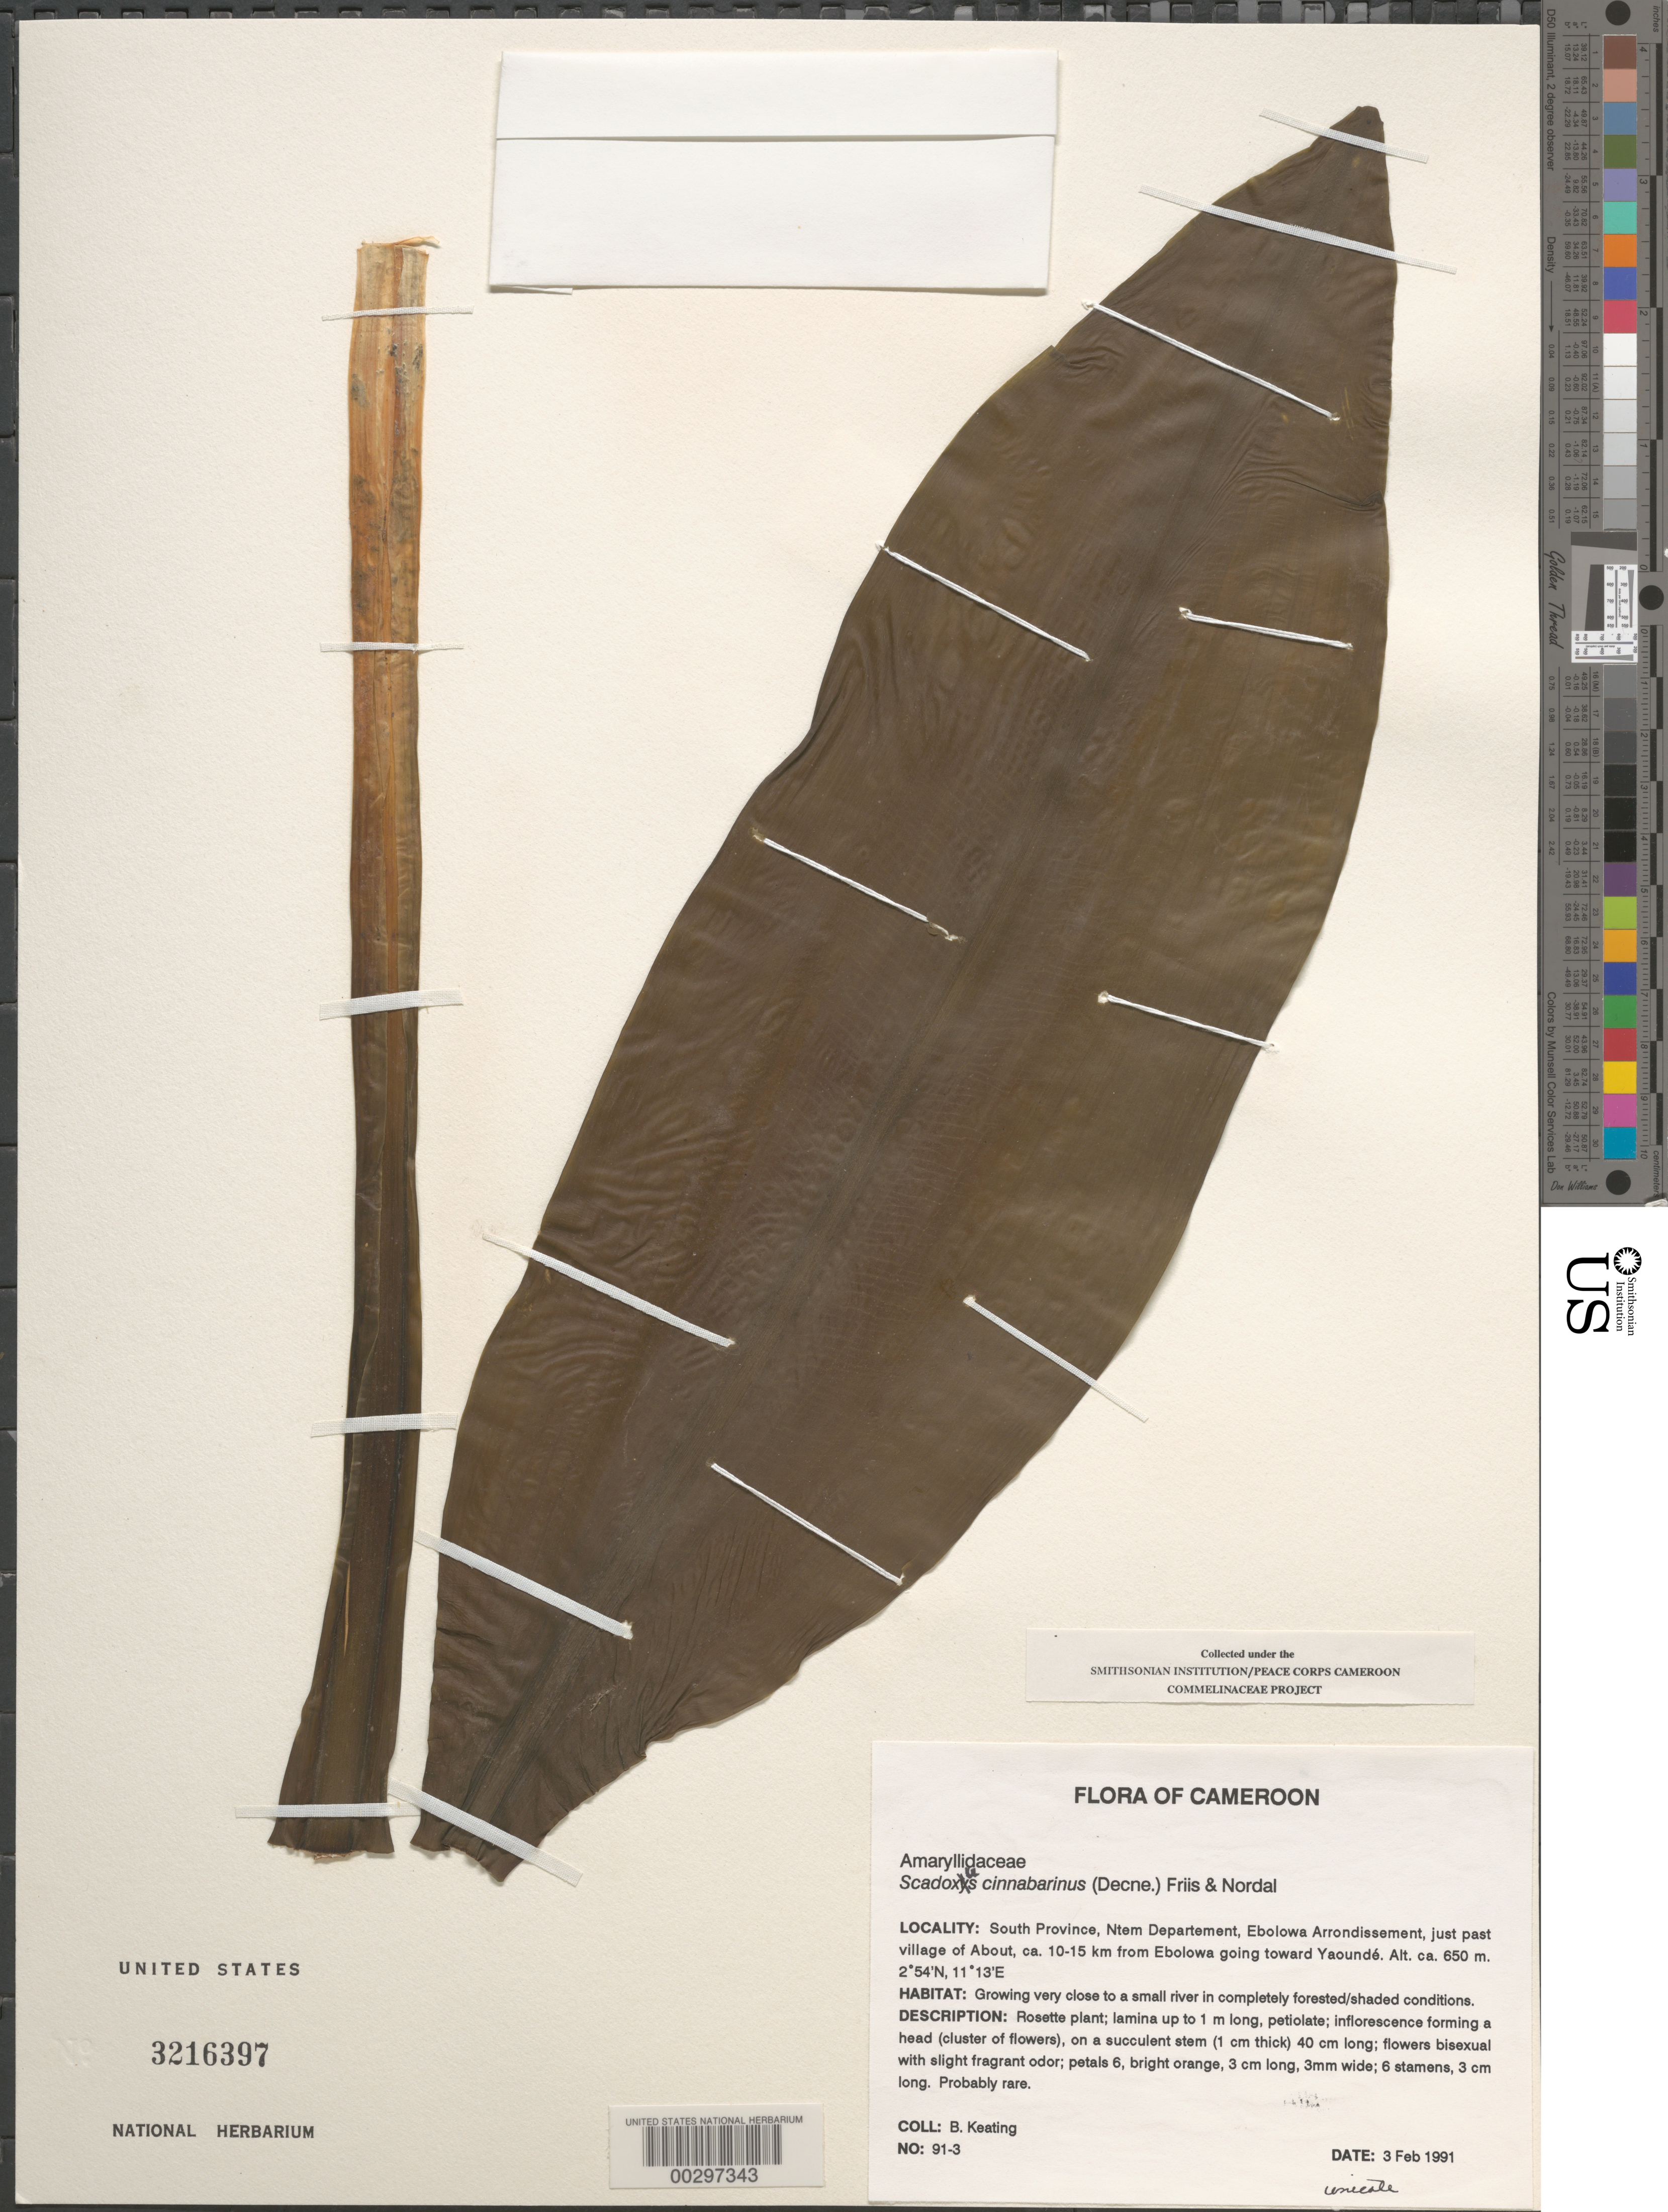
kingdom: Plantae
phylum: Tracheophyta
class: Liliopsida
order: Asparagales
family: Amaryllidaceae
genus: Scadoxus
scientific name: Scadoxus cinnabarinus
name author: (Decne.) Friis & Nordal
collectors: B. Keating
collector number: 91-3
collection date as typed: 03 Feb 1991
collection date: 1991-02-03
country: Cameroon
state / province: Sud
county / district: Ntem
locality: Ntem, ebolowa arrondissement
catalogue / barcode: US 3216397